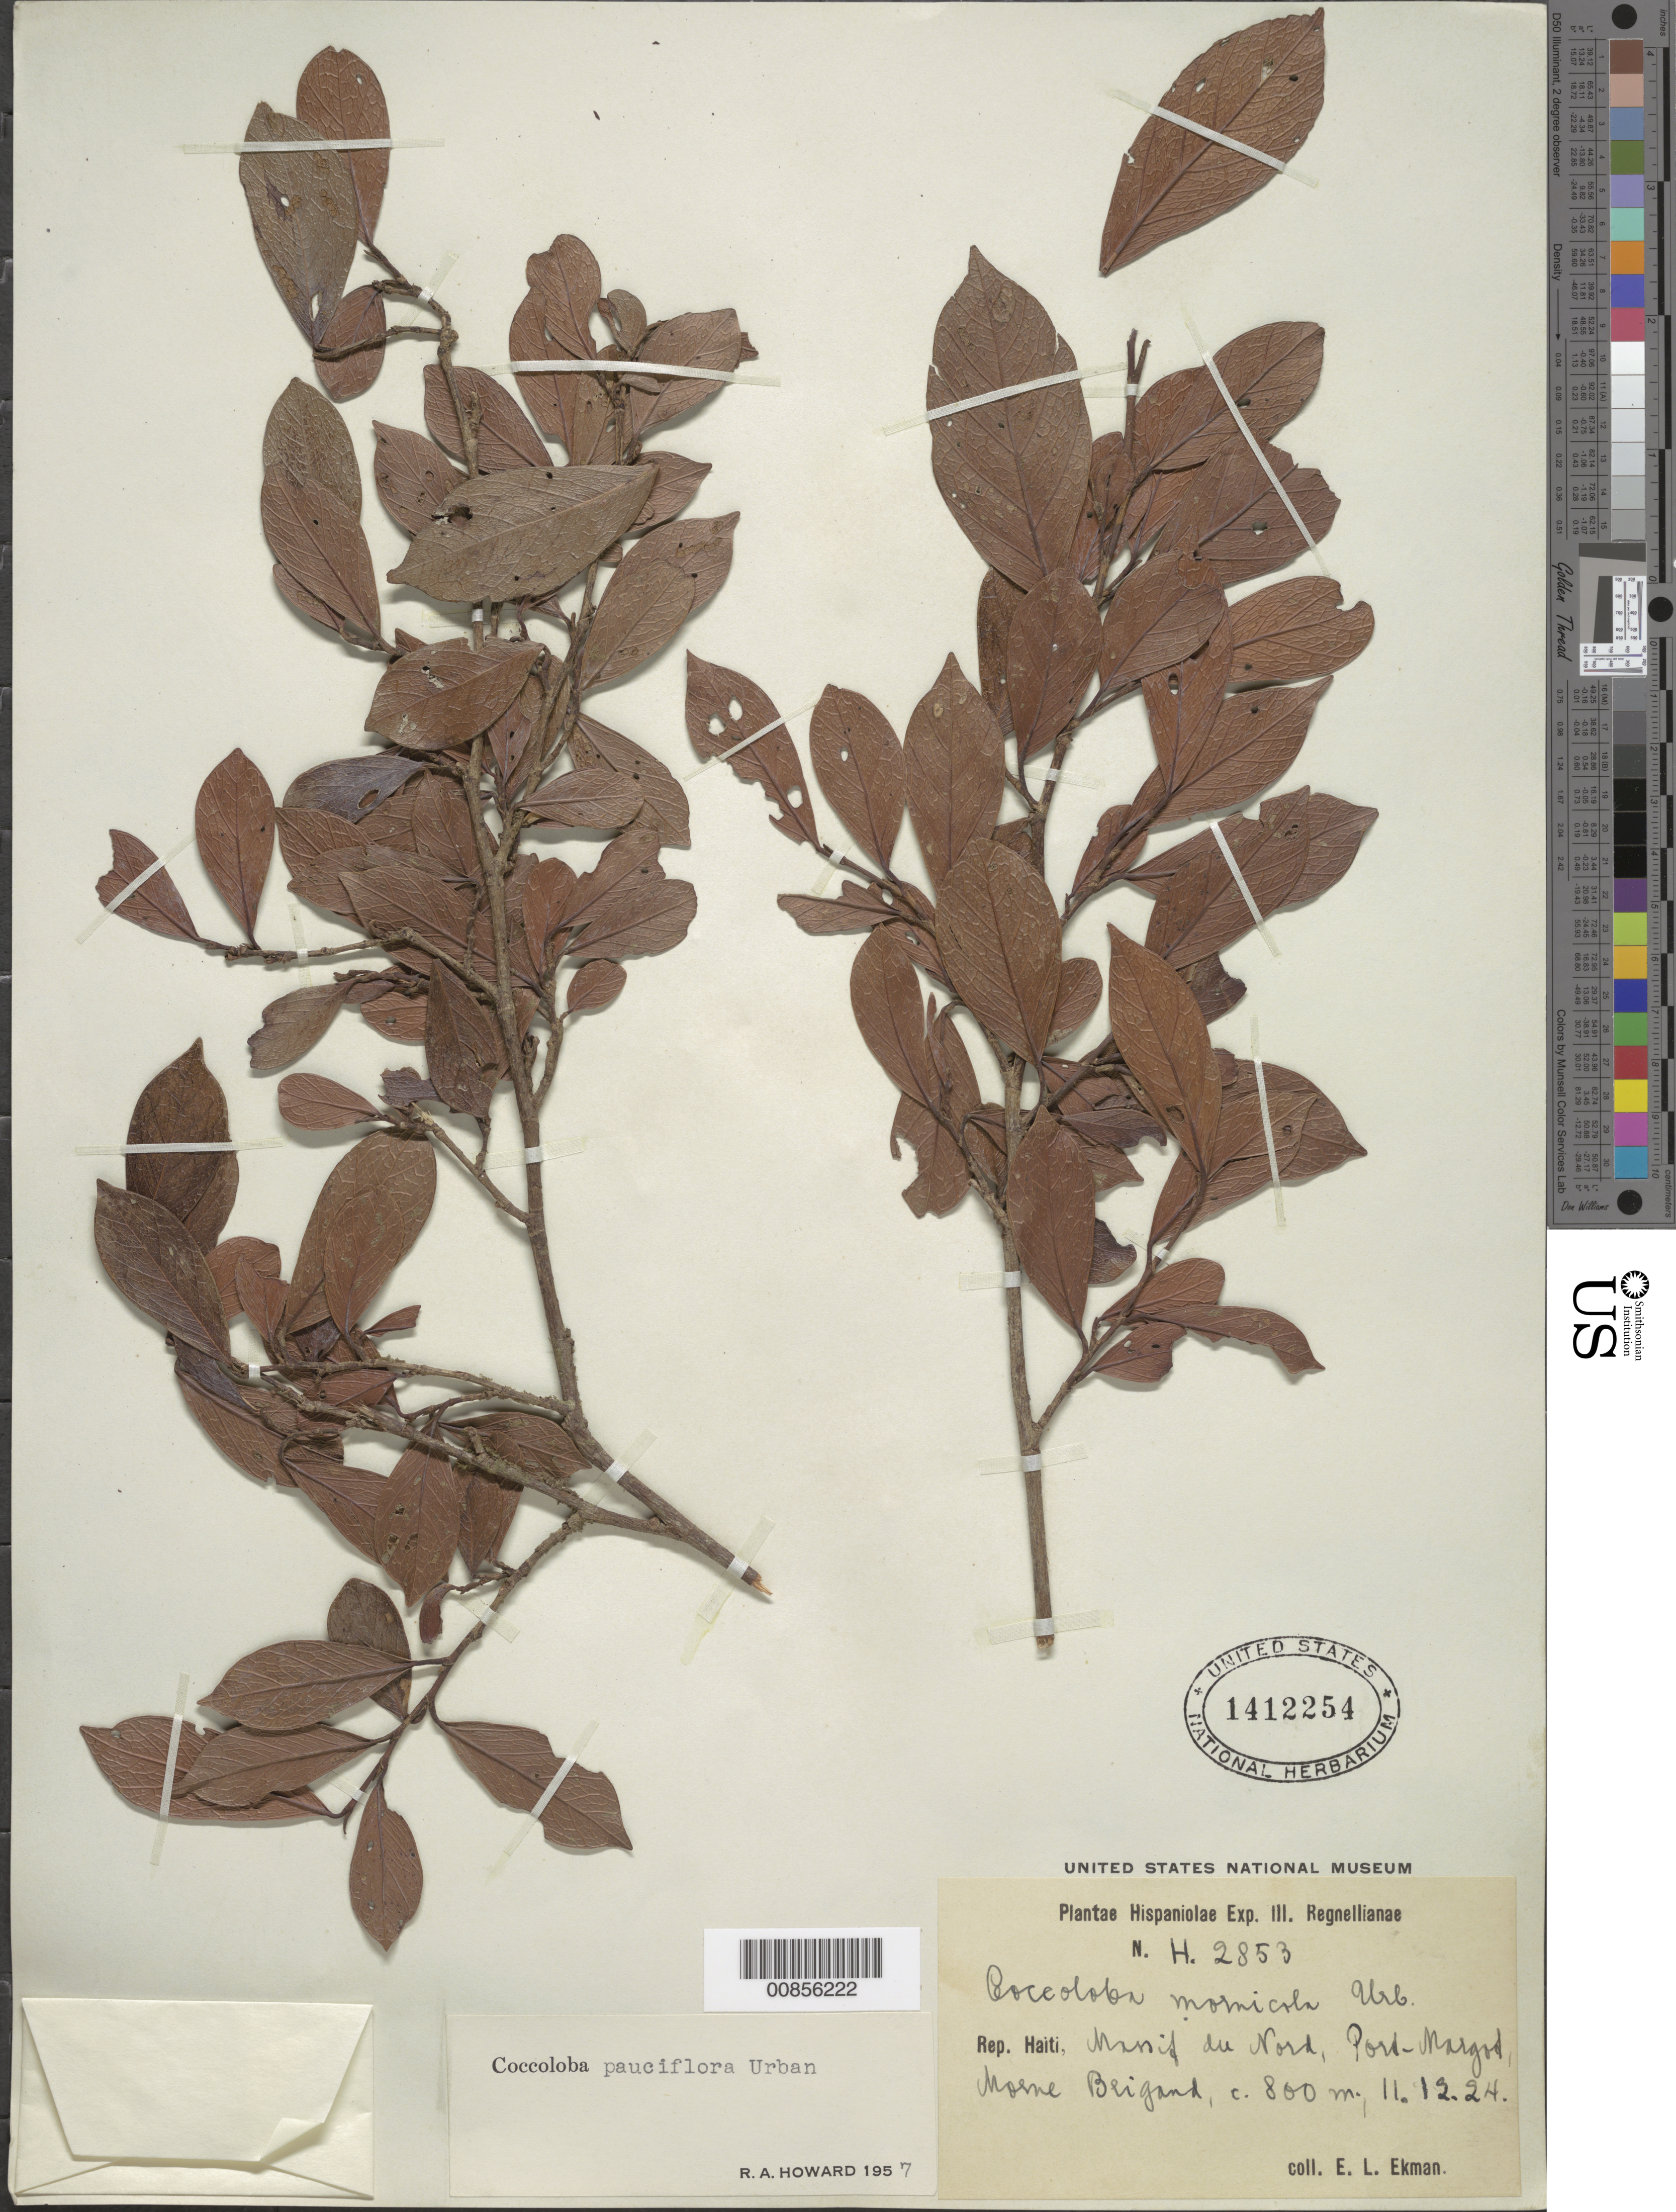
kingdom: Plantae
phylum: Tracheophyta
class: Magnoliopsida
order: Caryophyllales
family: Polygonaceae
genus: Coccoloba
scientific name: Coccoloba pauciflora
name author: Urb.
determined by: Howard, R. A.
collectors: E. L. Ekman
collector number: H 2853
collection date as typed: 11 Dec 1924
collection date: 1924-12-11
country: Haiti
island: Hispaniola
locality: Massif du Nord, Port-Margot, Morne Brigand.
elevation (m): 800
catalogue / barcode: US 1412254